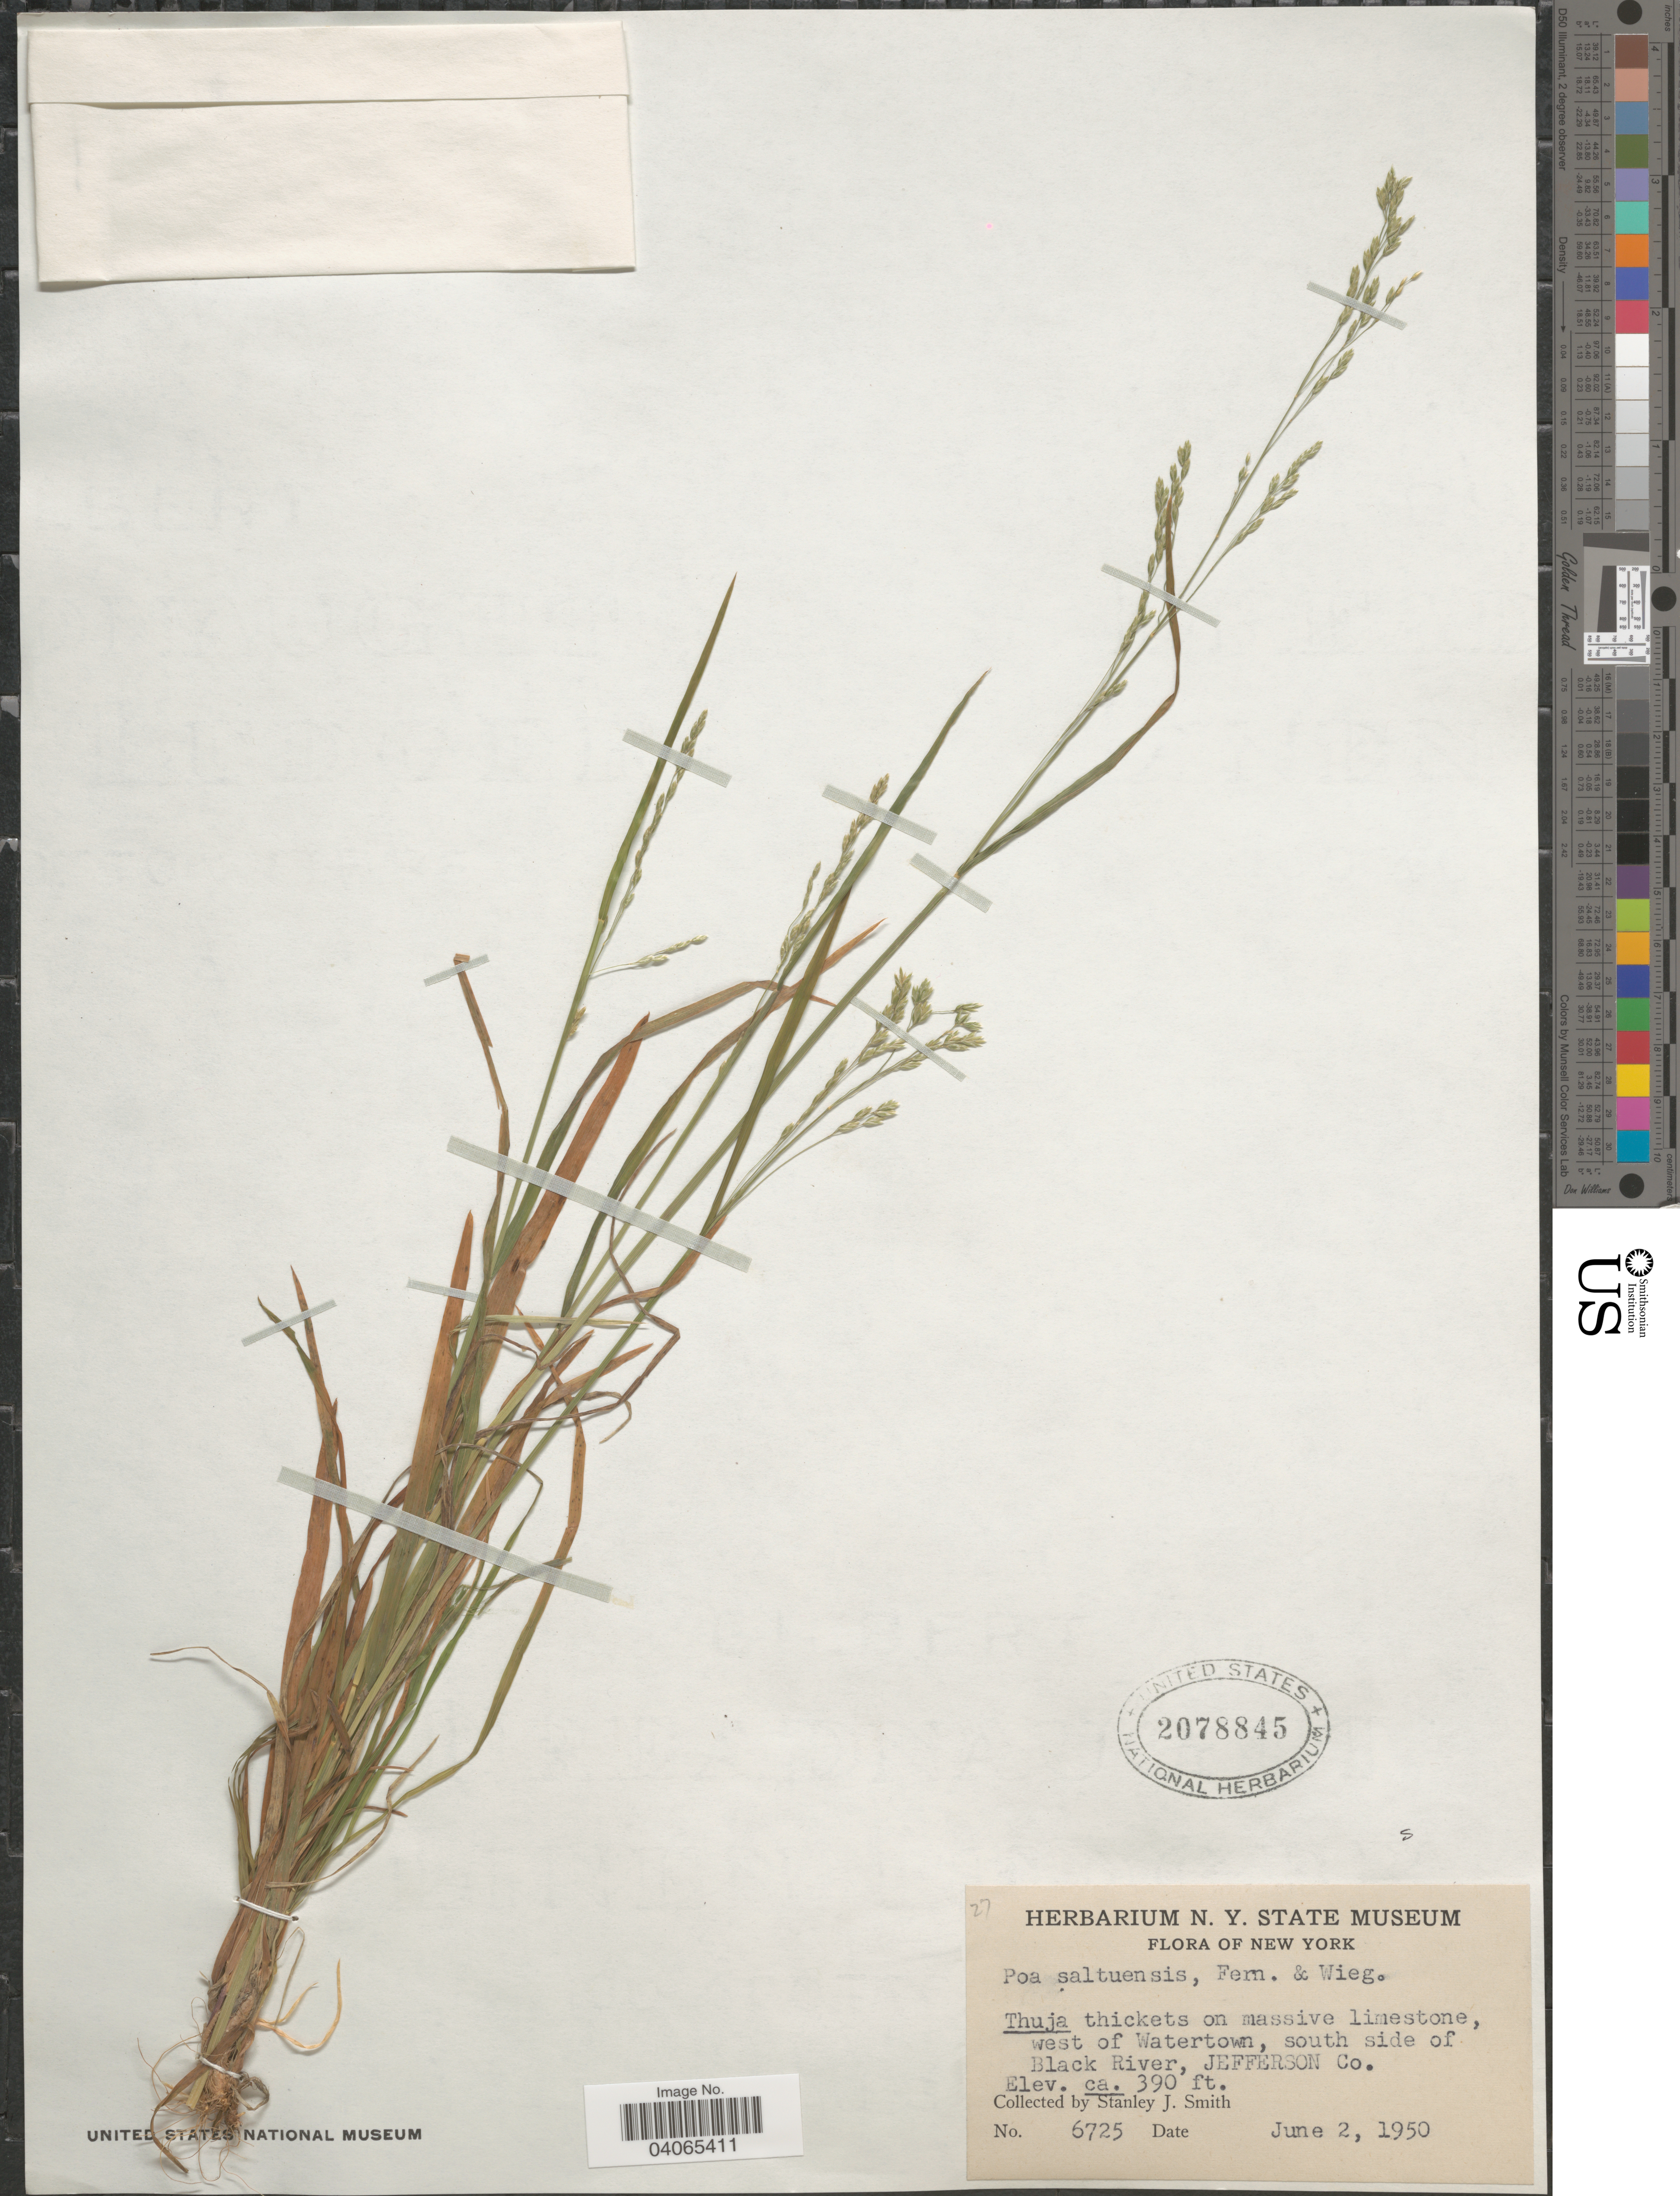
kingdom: Plantae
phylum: Tracheophyta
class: Liliopsida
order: Poales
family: Poaceae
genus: Poa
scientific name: Poa saltuensis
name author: Fernald & Wiegand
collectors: S. Smith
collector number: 6725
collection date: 1950-06-02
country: United States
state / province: New York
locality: Thuja thickets on massive limestone, west of Watertown, south side of Black River, Jefferson Co.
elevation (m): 119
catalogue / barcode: US 2078845